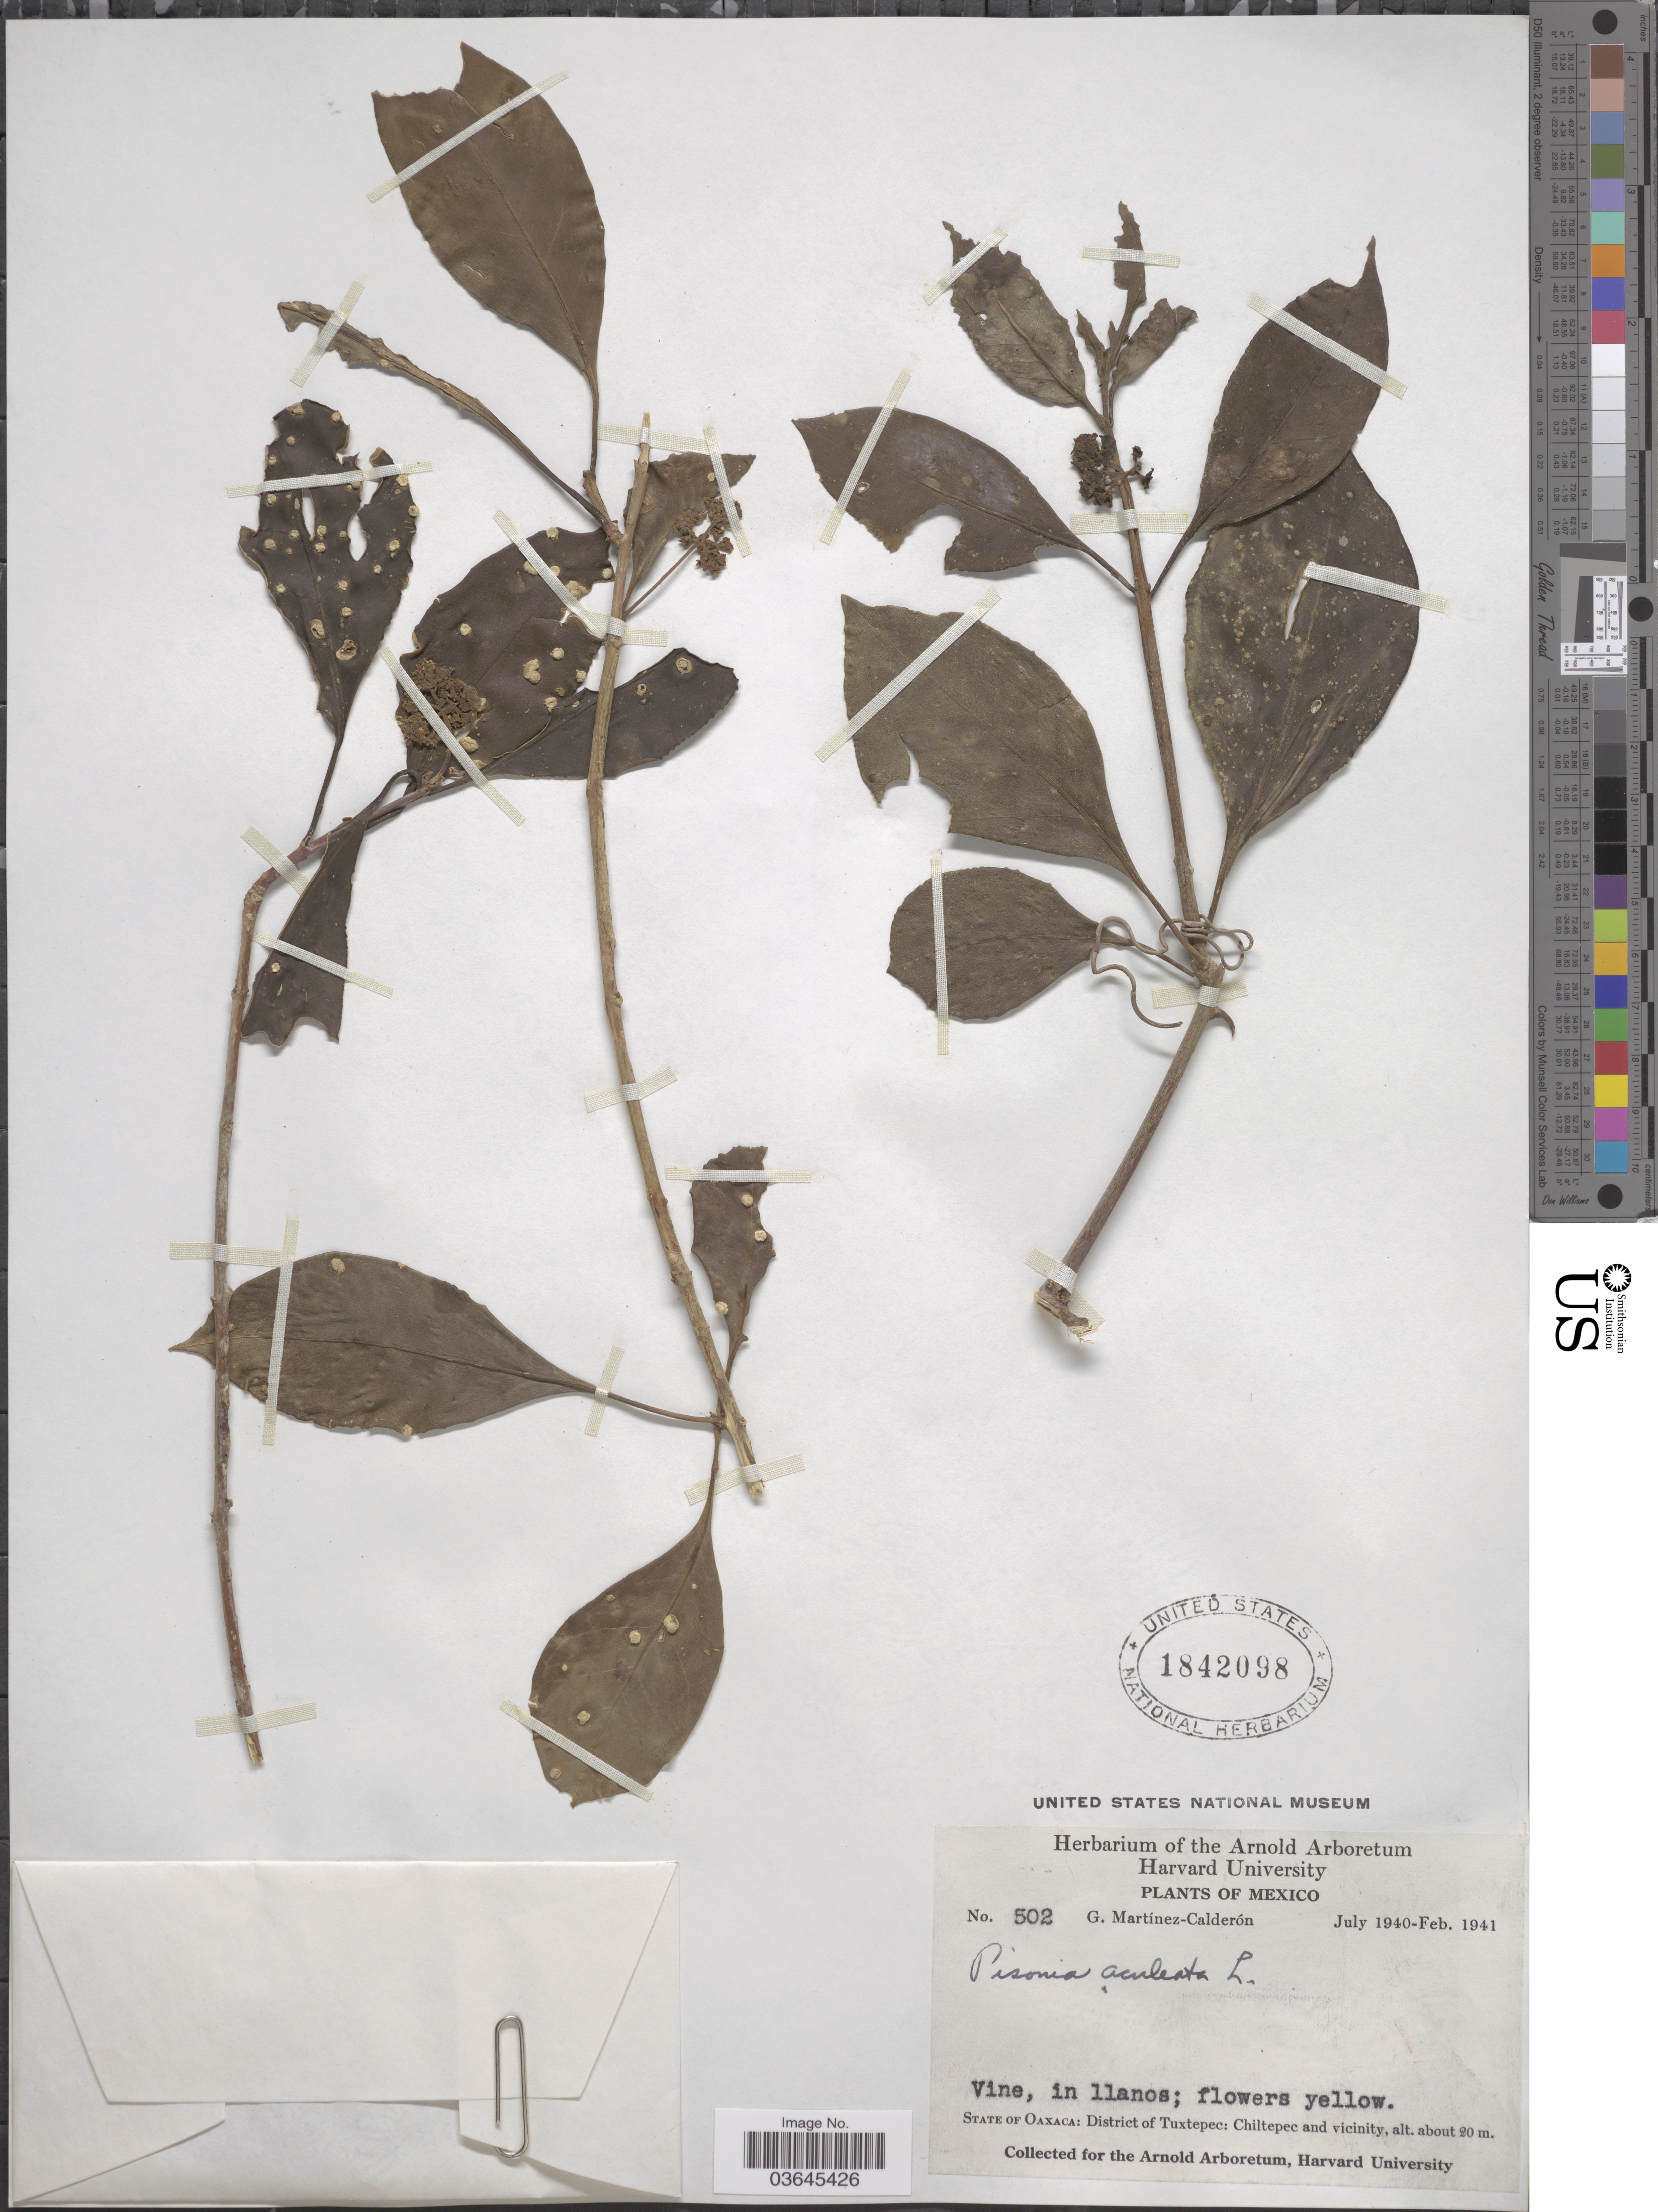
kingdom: Plantae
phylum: Tracheophyta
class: Magnoliopsida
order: Caryophyllales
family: Nyctaginaceae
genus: Pisonia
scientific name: Pisonia aculeata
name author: L.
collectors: G. Martínez Calderón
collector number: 502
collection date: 1940-07/1941-02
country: Mexico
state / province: Oaxaca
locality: District of Tuxtepec: Chiltepec and vicinity.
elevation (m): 20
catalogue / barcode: US 1842098